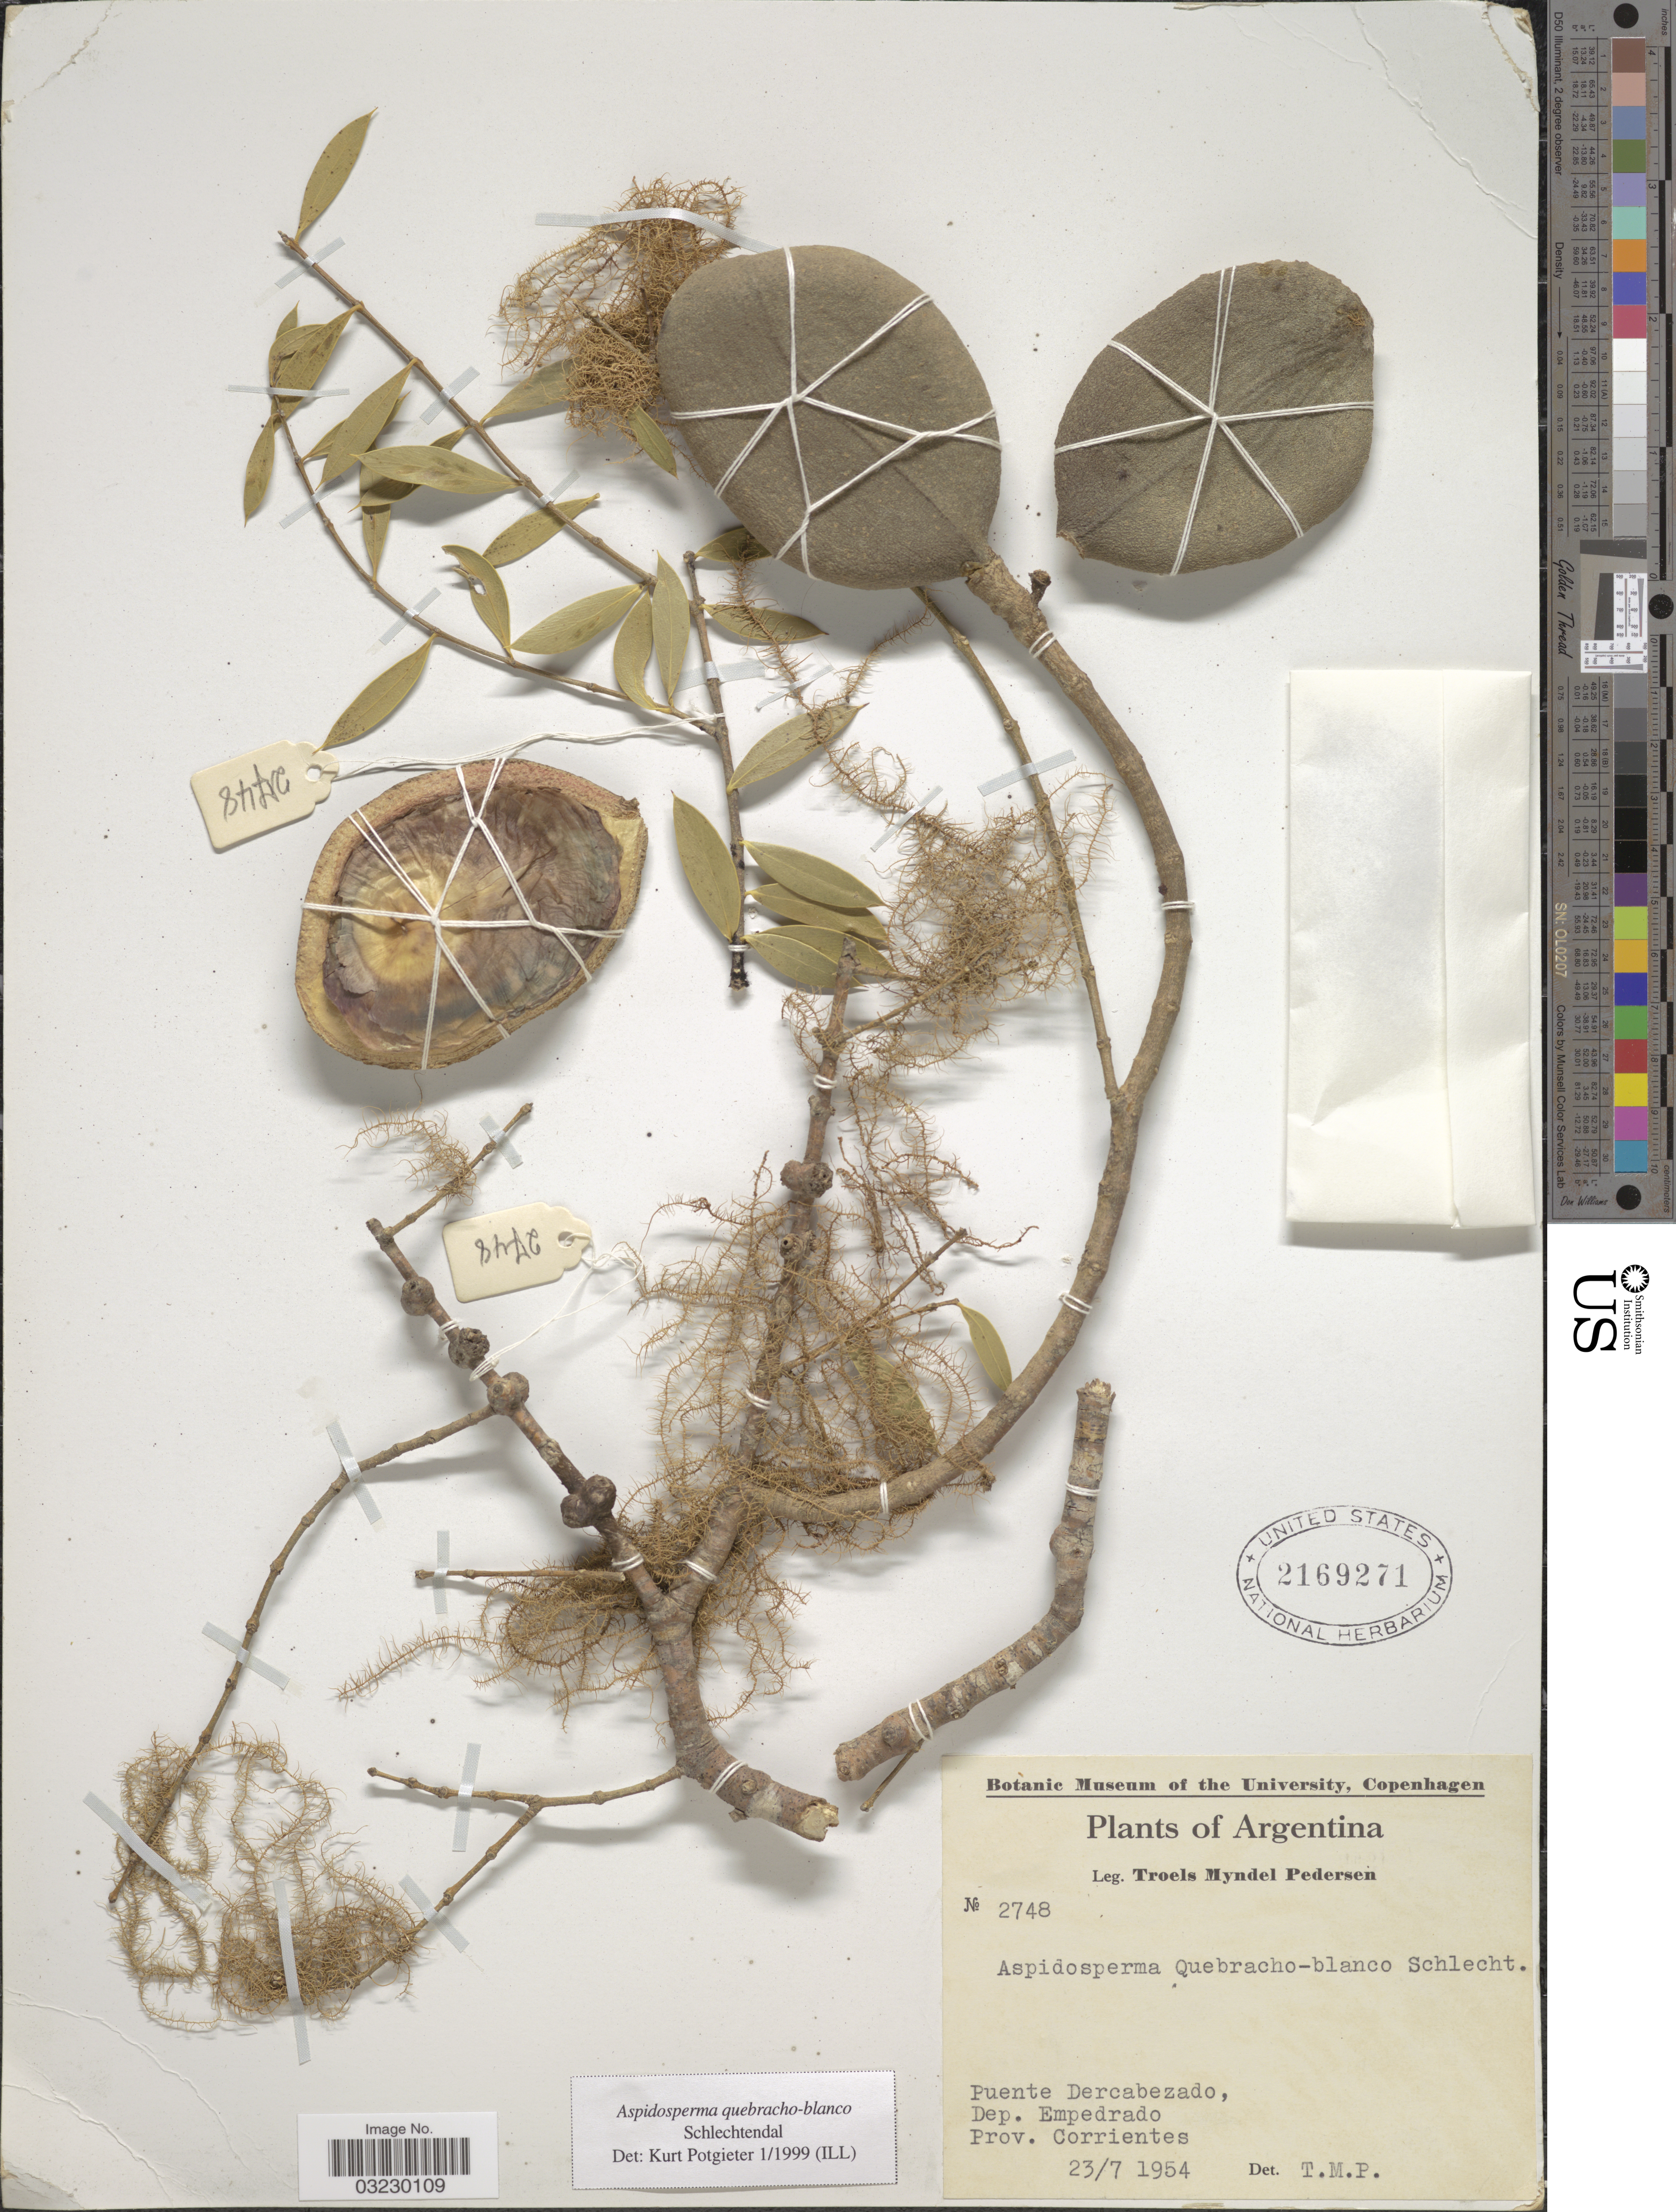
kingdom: Plantae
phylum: Tracheophyta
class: Magnoliopsida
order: Gentianales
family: Apocynaceae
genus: Aspidosperma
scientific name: Aspidosperma quebracho-blanco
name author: Schltdl.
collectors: T. Pederson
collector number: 2748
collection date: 1954-07-23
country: Argentina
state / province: Corrientes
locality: Puente Dercabezado. Dep. Empedrado.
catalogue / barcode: US 2169271